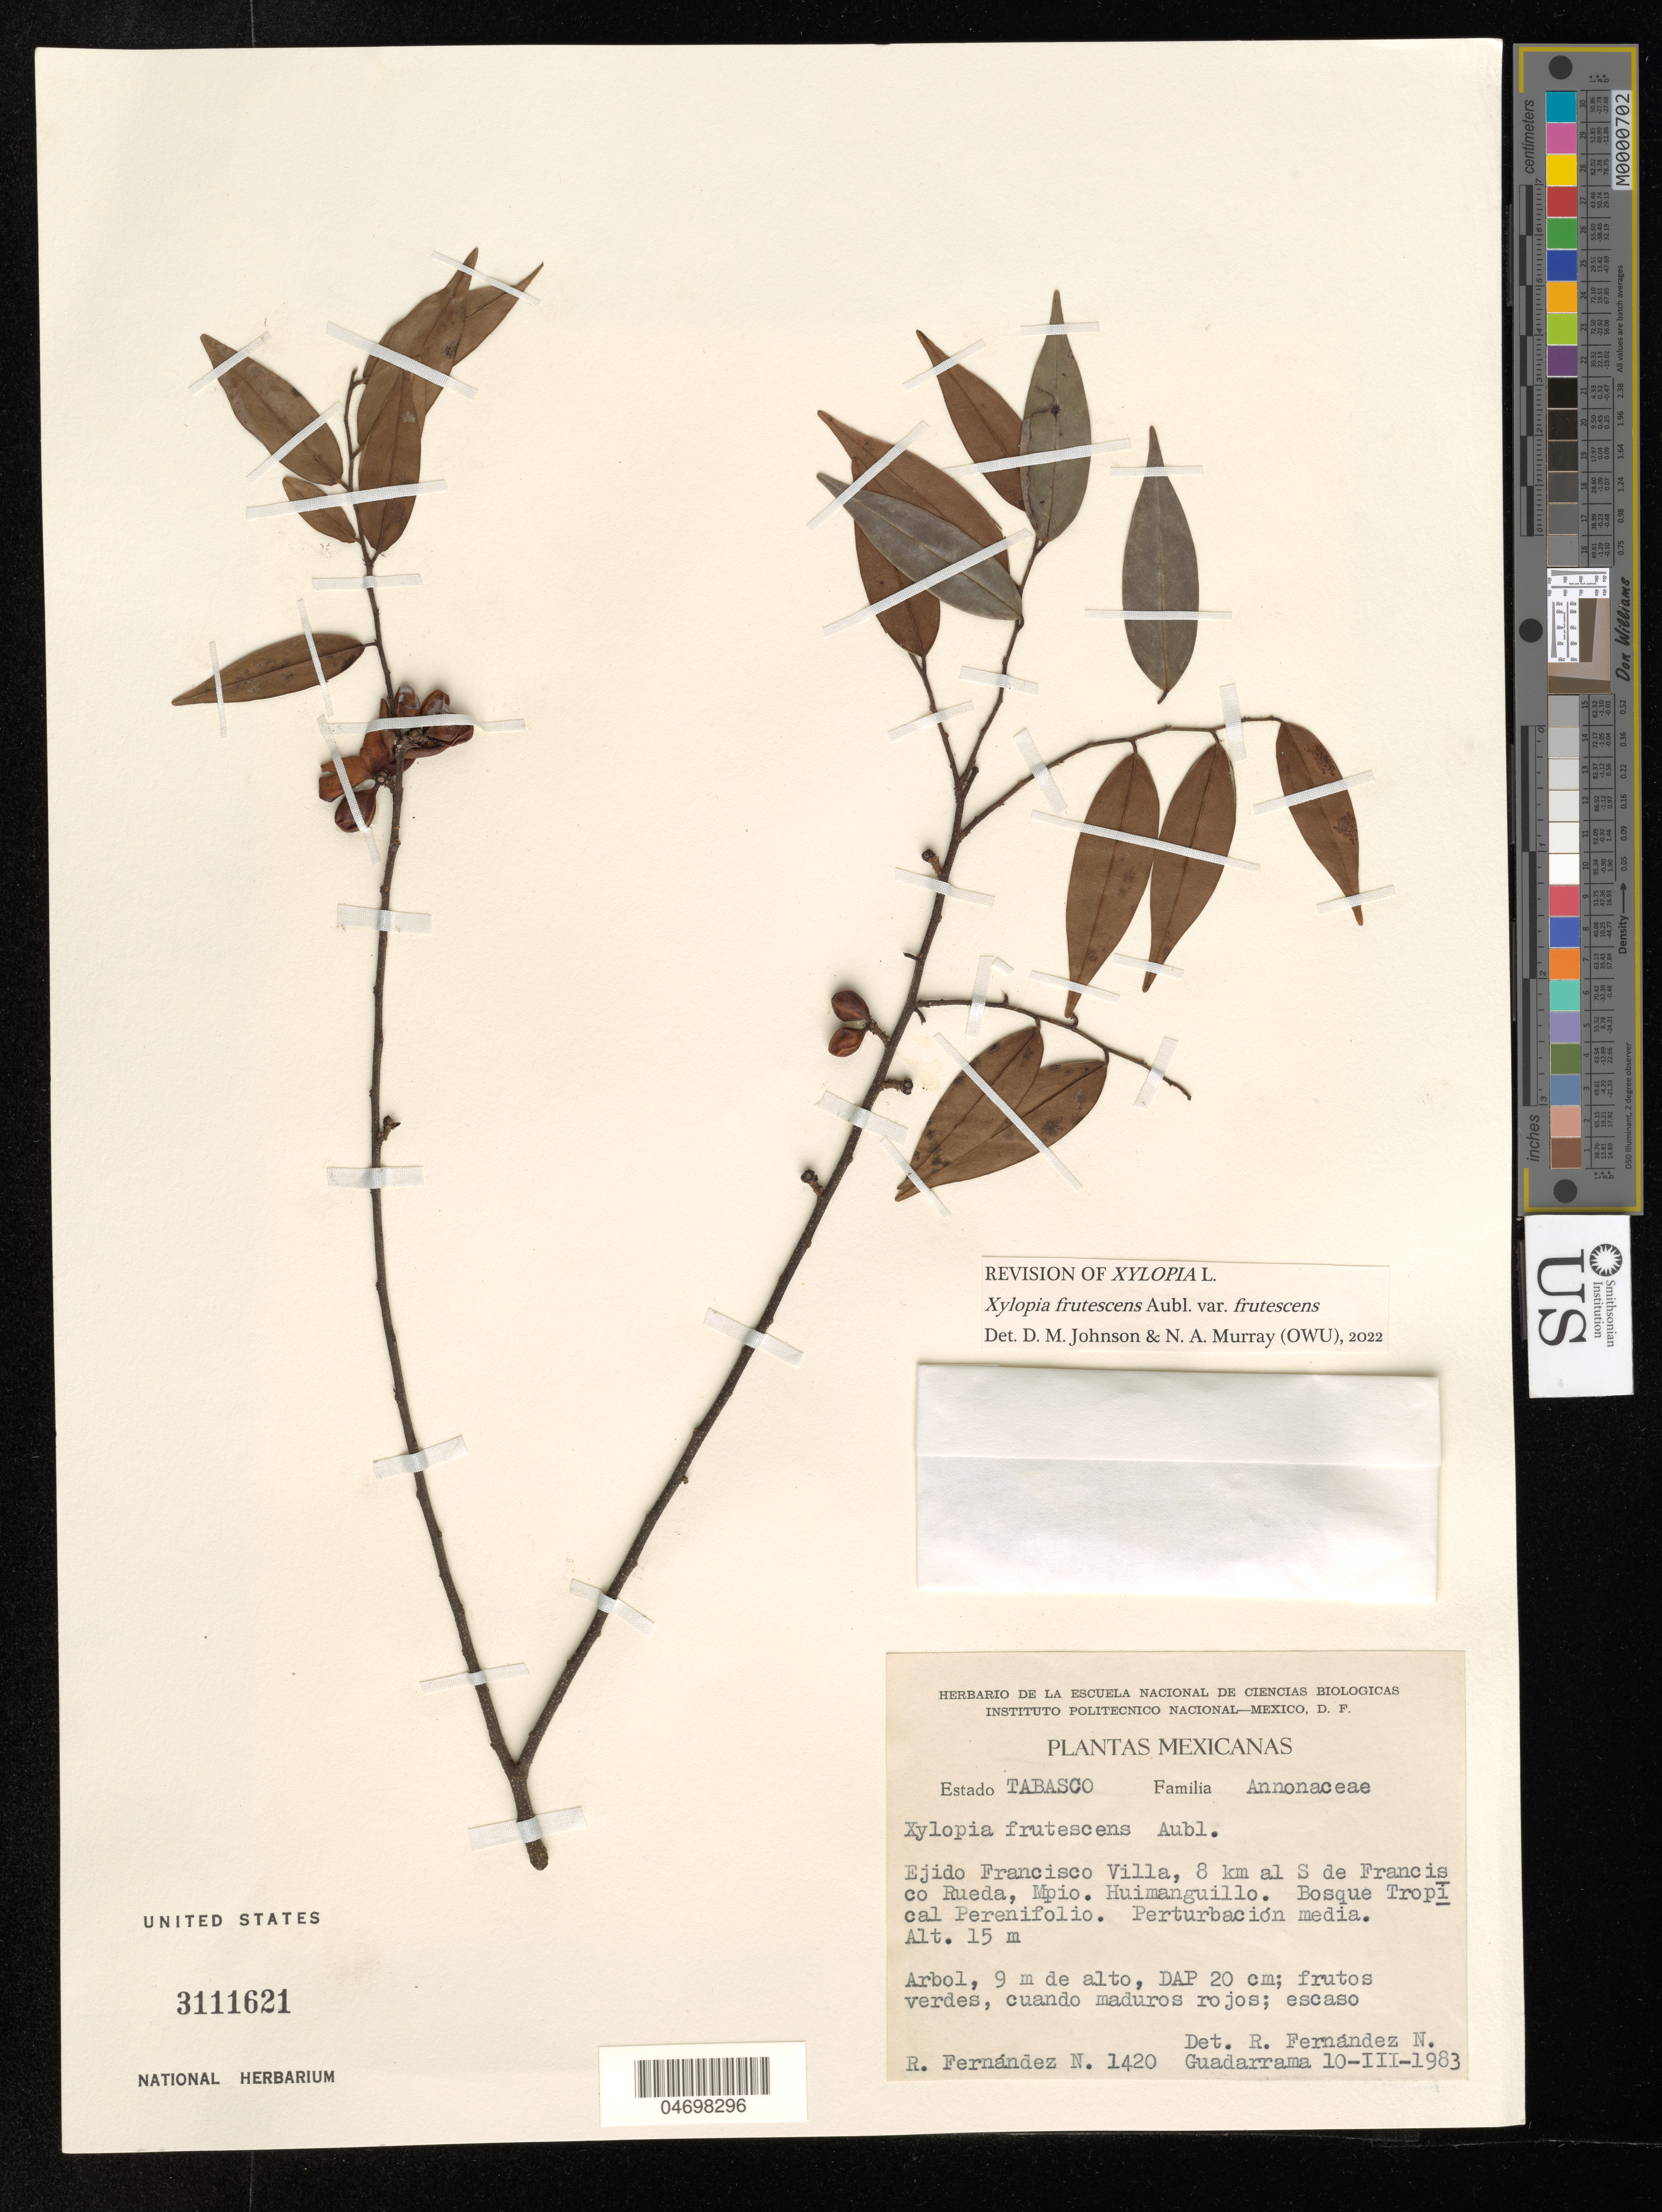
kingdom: Plantae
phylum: Tracheophyta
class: Magnoliopsida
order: Magnoliales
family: Annonaceae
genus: Xylopia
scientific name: Xylopia frutescens var. frutescens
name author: Aubl.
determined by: Johnson, D. M.; Murray, N. A.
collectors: R. Fernández Nava & Guadarrama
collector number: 1420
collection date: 1983-03-10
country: Mexico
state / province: Tabasco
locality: Ejido Francisco Villa, 8 km al S de Francisco Rueda, Mpio. Huimanguillo.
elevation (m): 15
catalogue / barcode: US 3111621